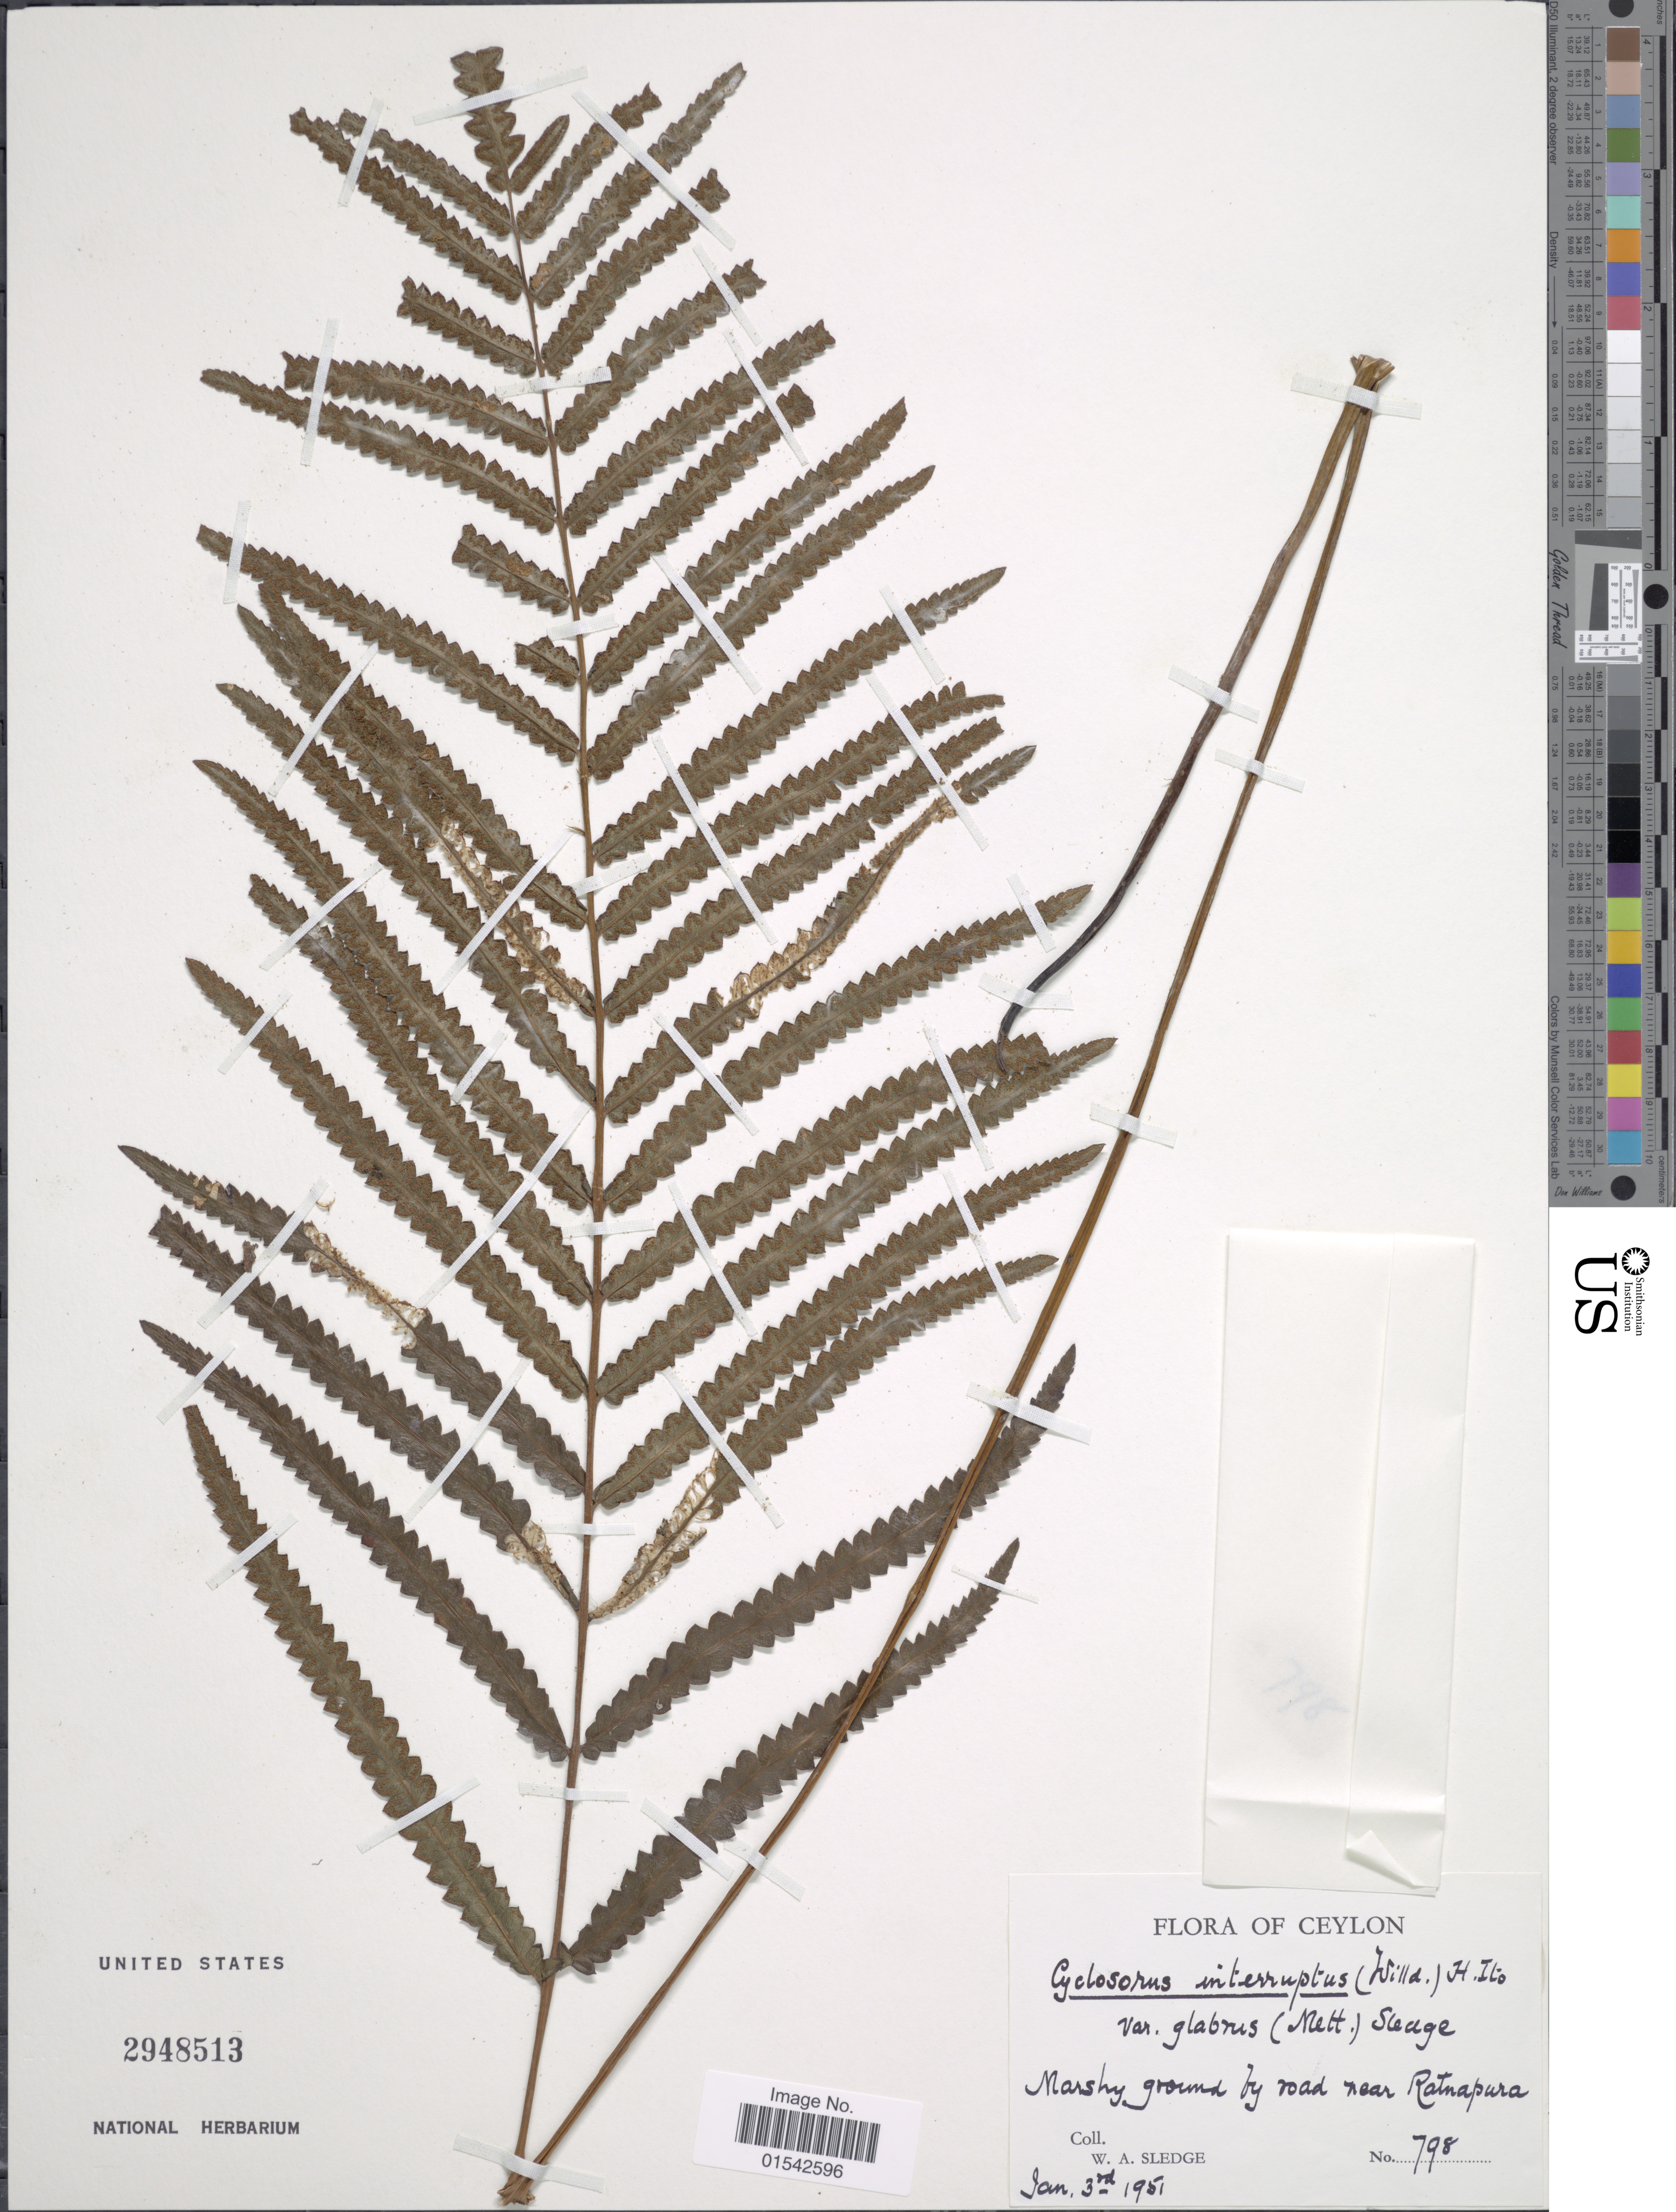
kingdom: Plantae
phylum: Tracheophyta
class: Polypodiopsida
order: Polypodiales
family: Thelypteridaceae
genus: Cyclosorus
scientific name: Cyclosorus interruptus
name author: (Willd.) H. Itô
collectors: W. A. Sledge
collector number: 798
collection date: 1951-01-03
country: Sri Lanka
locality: Ceylon, Marshy ground by road near Ratnapura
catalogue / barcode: US 2948513